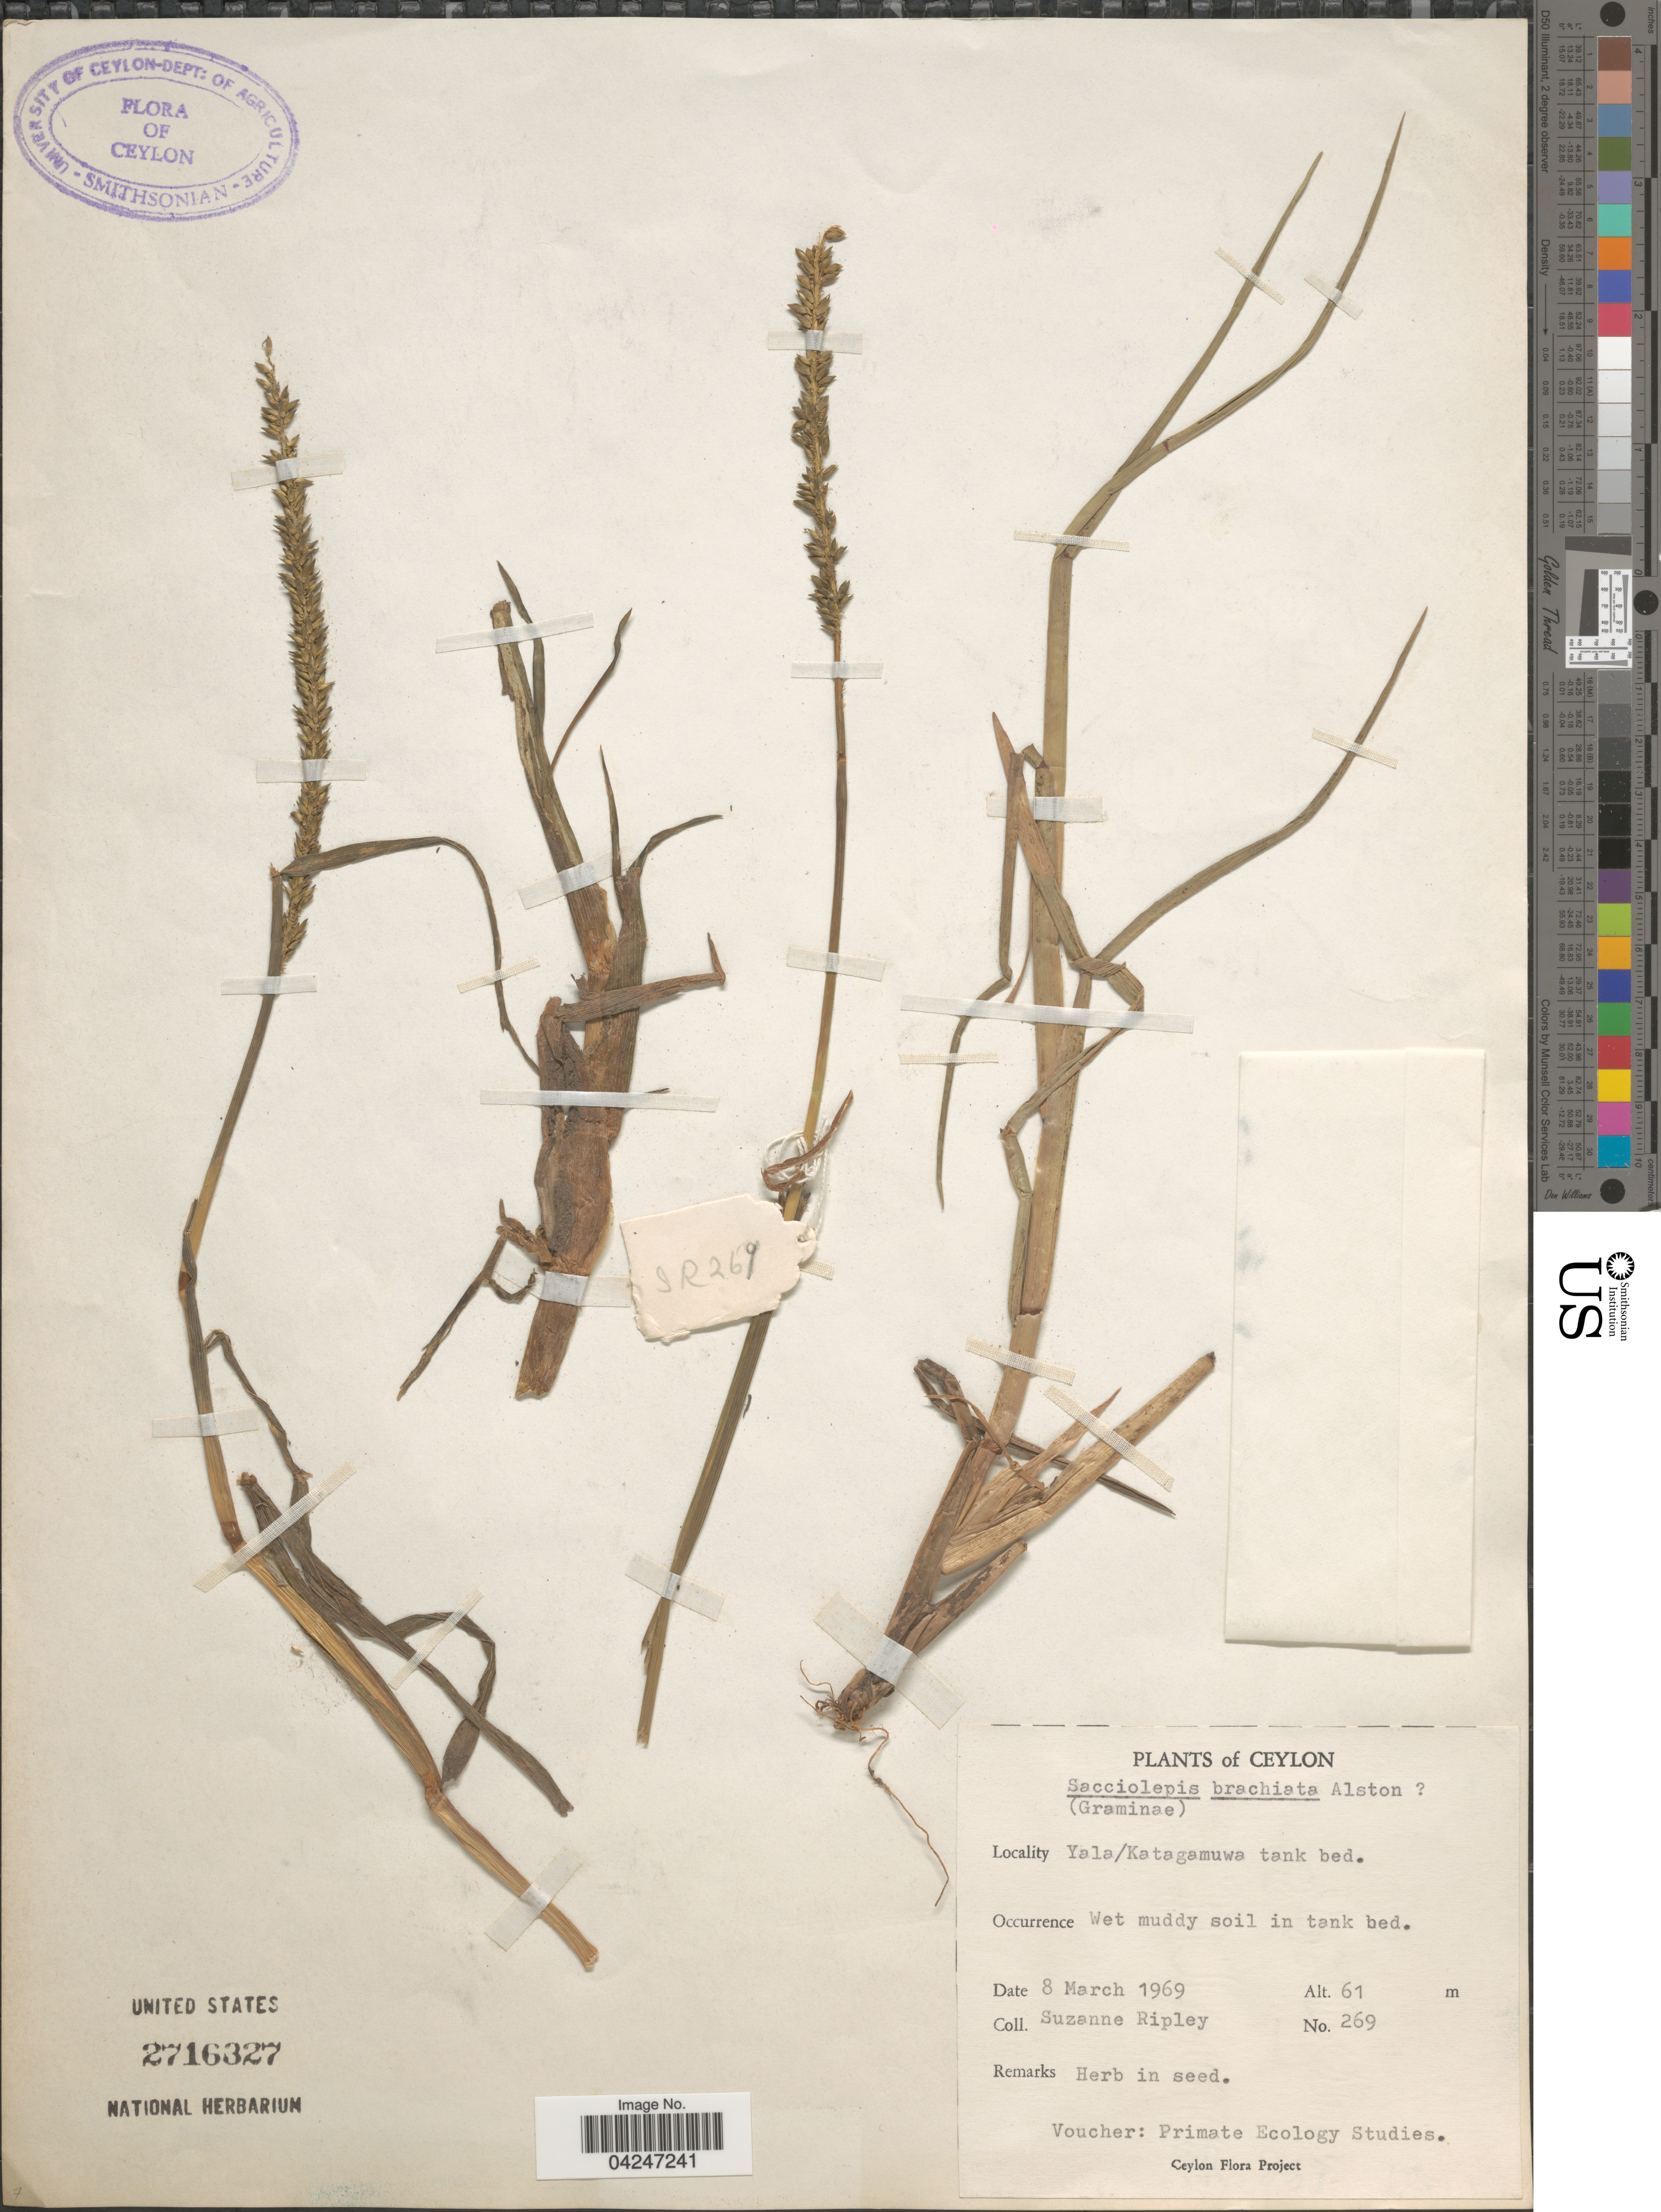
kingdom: Plantae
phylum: Tracheophyta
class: Liliopsida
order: Poales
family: Poaceae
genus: Sacciolepis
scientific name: Sacciolepis indica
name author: (L.) Chase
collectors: S. Ripley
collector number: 269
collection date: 1969-03-08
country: Sri Lanka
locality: Ceylon. Yala/Katagamuwa tank bed.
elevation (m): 61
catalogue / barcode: US 2716327